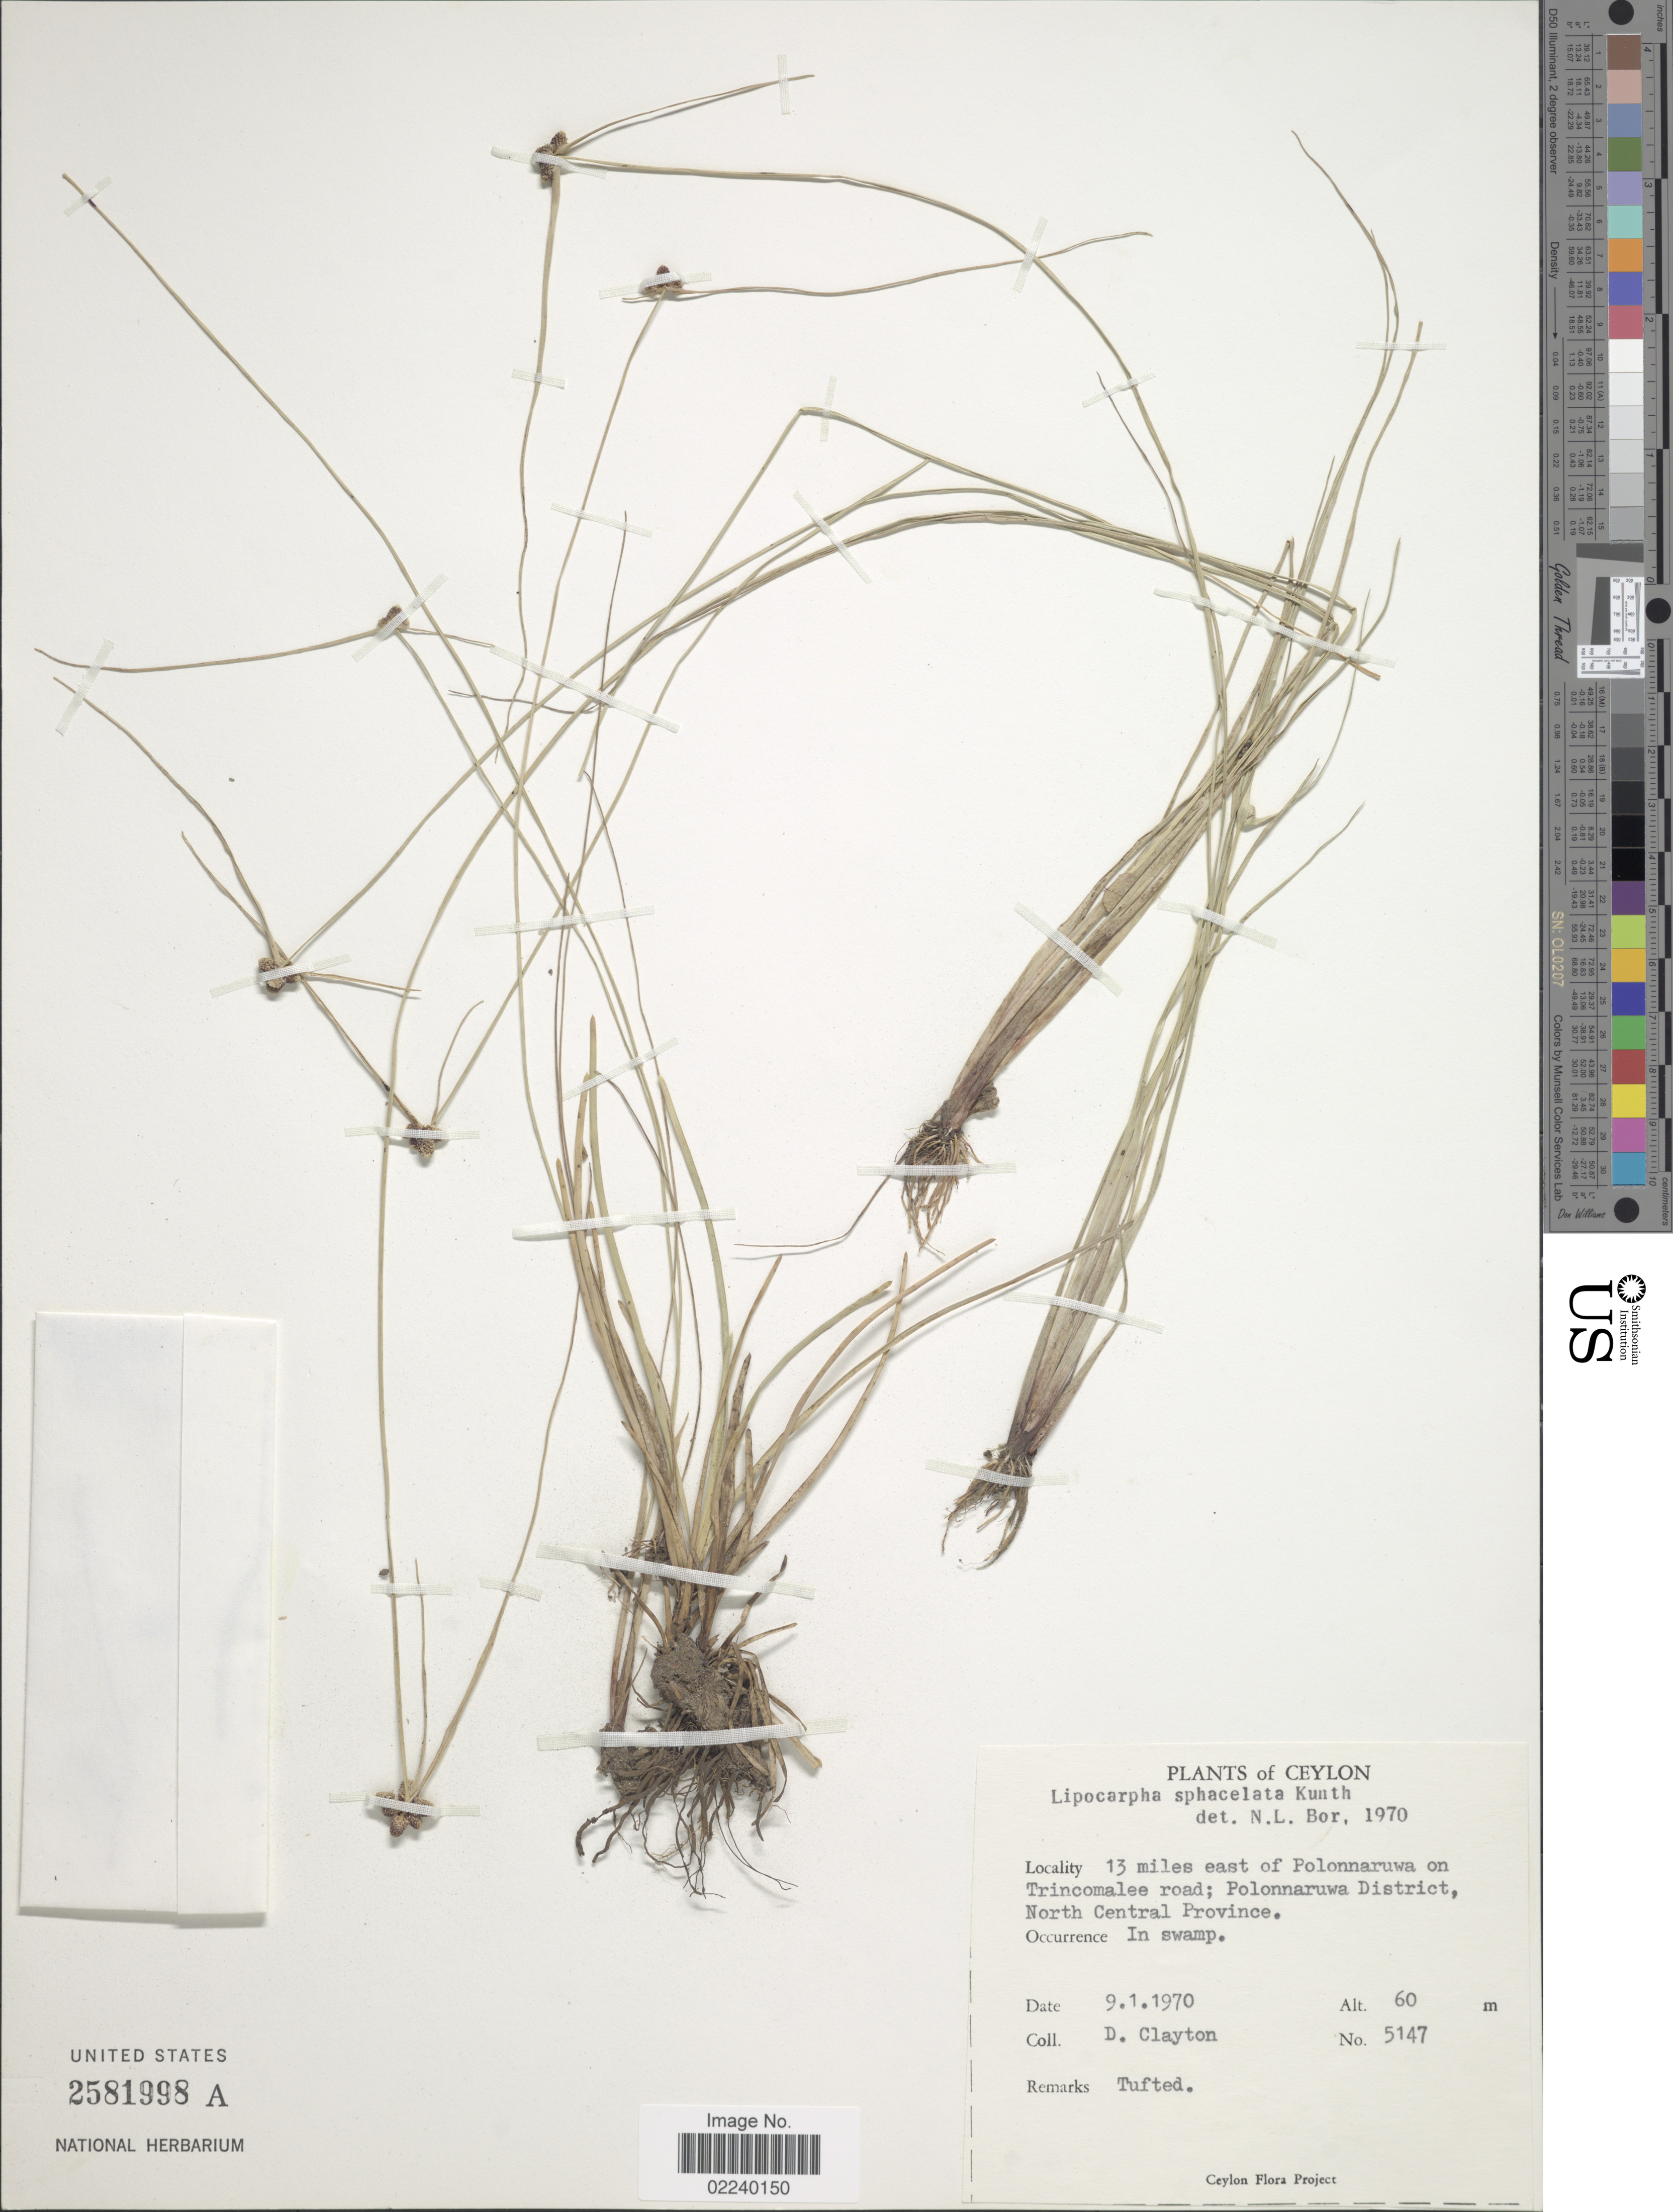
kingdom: Plantae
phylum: Tracheophyta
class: Liliopsida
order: Poales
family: Cyperaceae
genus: Cyperus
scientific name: Cyperus ceylanicus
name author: T. Koyama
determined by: Strong, M. T., (US), Smithsonian Institution - National Museum of Natural History (UNITED STATES)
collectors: D. Clayton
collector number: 5147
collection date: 1970-01-09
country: Sri Lanka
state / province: North Central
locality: Ceylon, 13 miles east of Polonnaruwa on Trincomalee road; Polonnaruwa District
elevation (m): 60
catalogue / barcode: US 2581998A